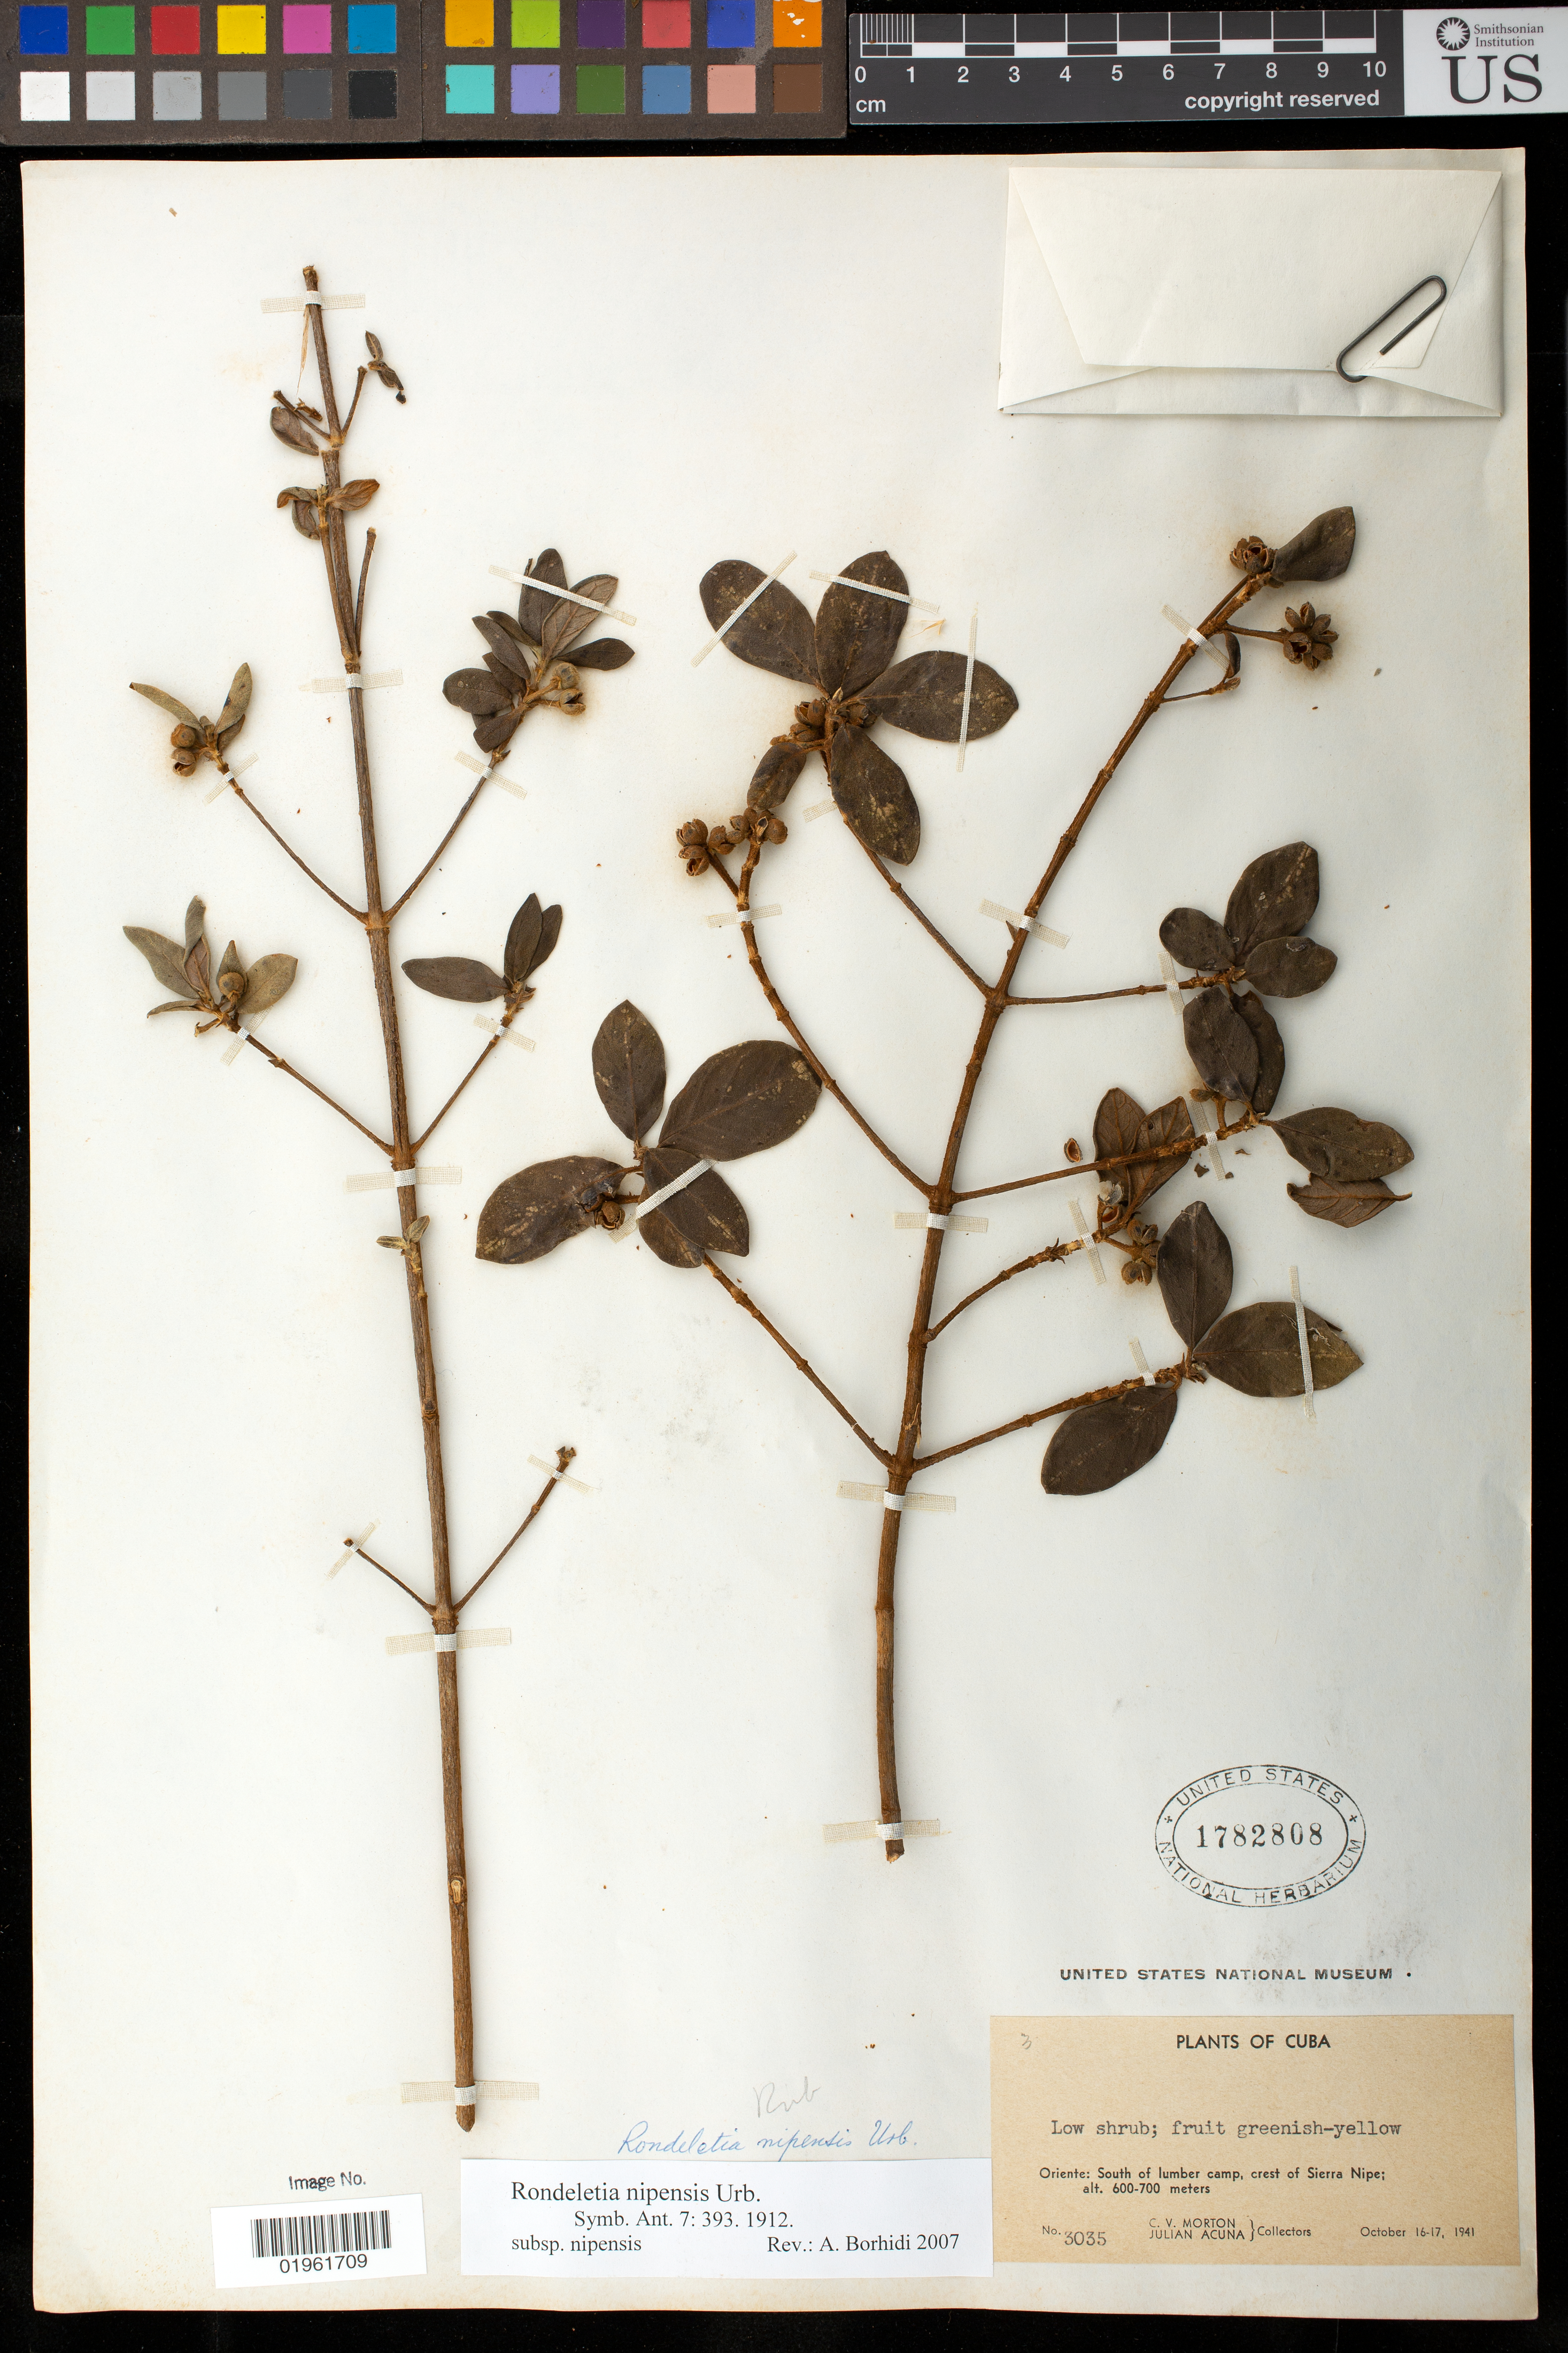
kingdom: Plantae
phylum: Tracheophyta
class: Magnoliopsida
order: Gentianales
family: Rubiaceae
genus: Rondeletia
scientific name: Rondeletia nipensis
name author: Urb.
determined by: Borhidi, Attila L.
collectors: C. V. Morton & J. Acuña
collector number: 3035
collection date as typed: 16 Oct 1941 to 17 Oct 1941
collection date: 1941-10-16/1941-10-17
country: Cuba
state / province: Holguín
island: Cuba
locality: Oriente: S of lumber camp, crest of Sierra Nipe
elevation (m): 600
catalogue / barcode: US 1782808